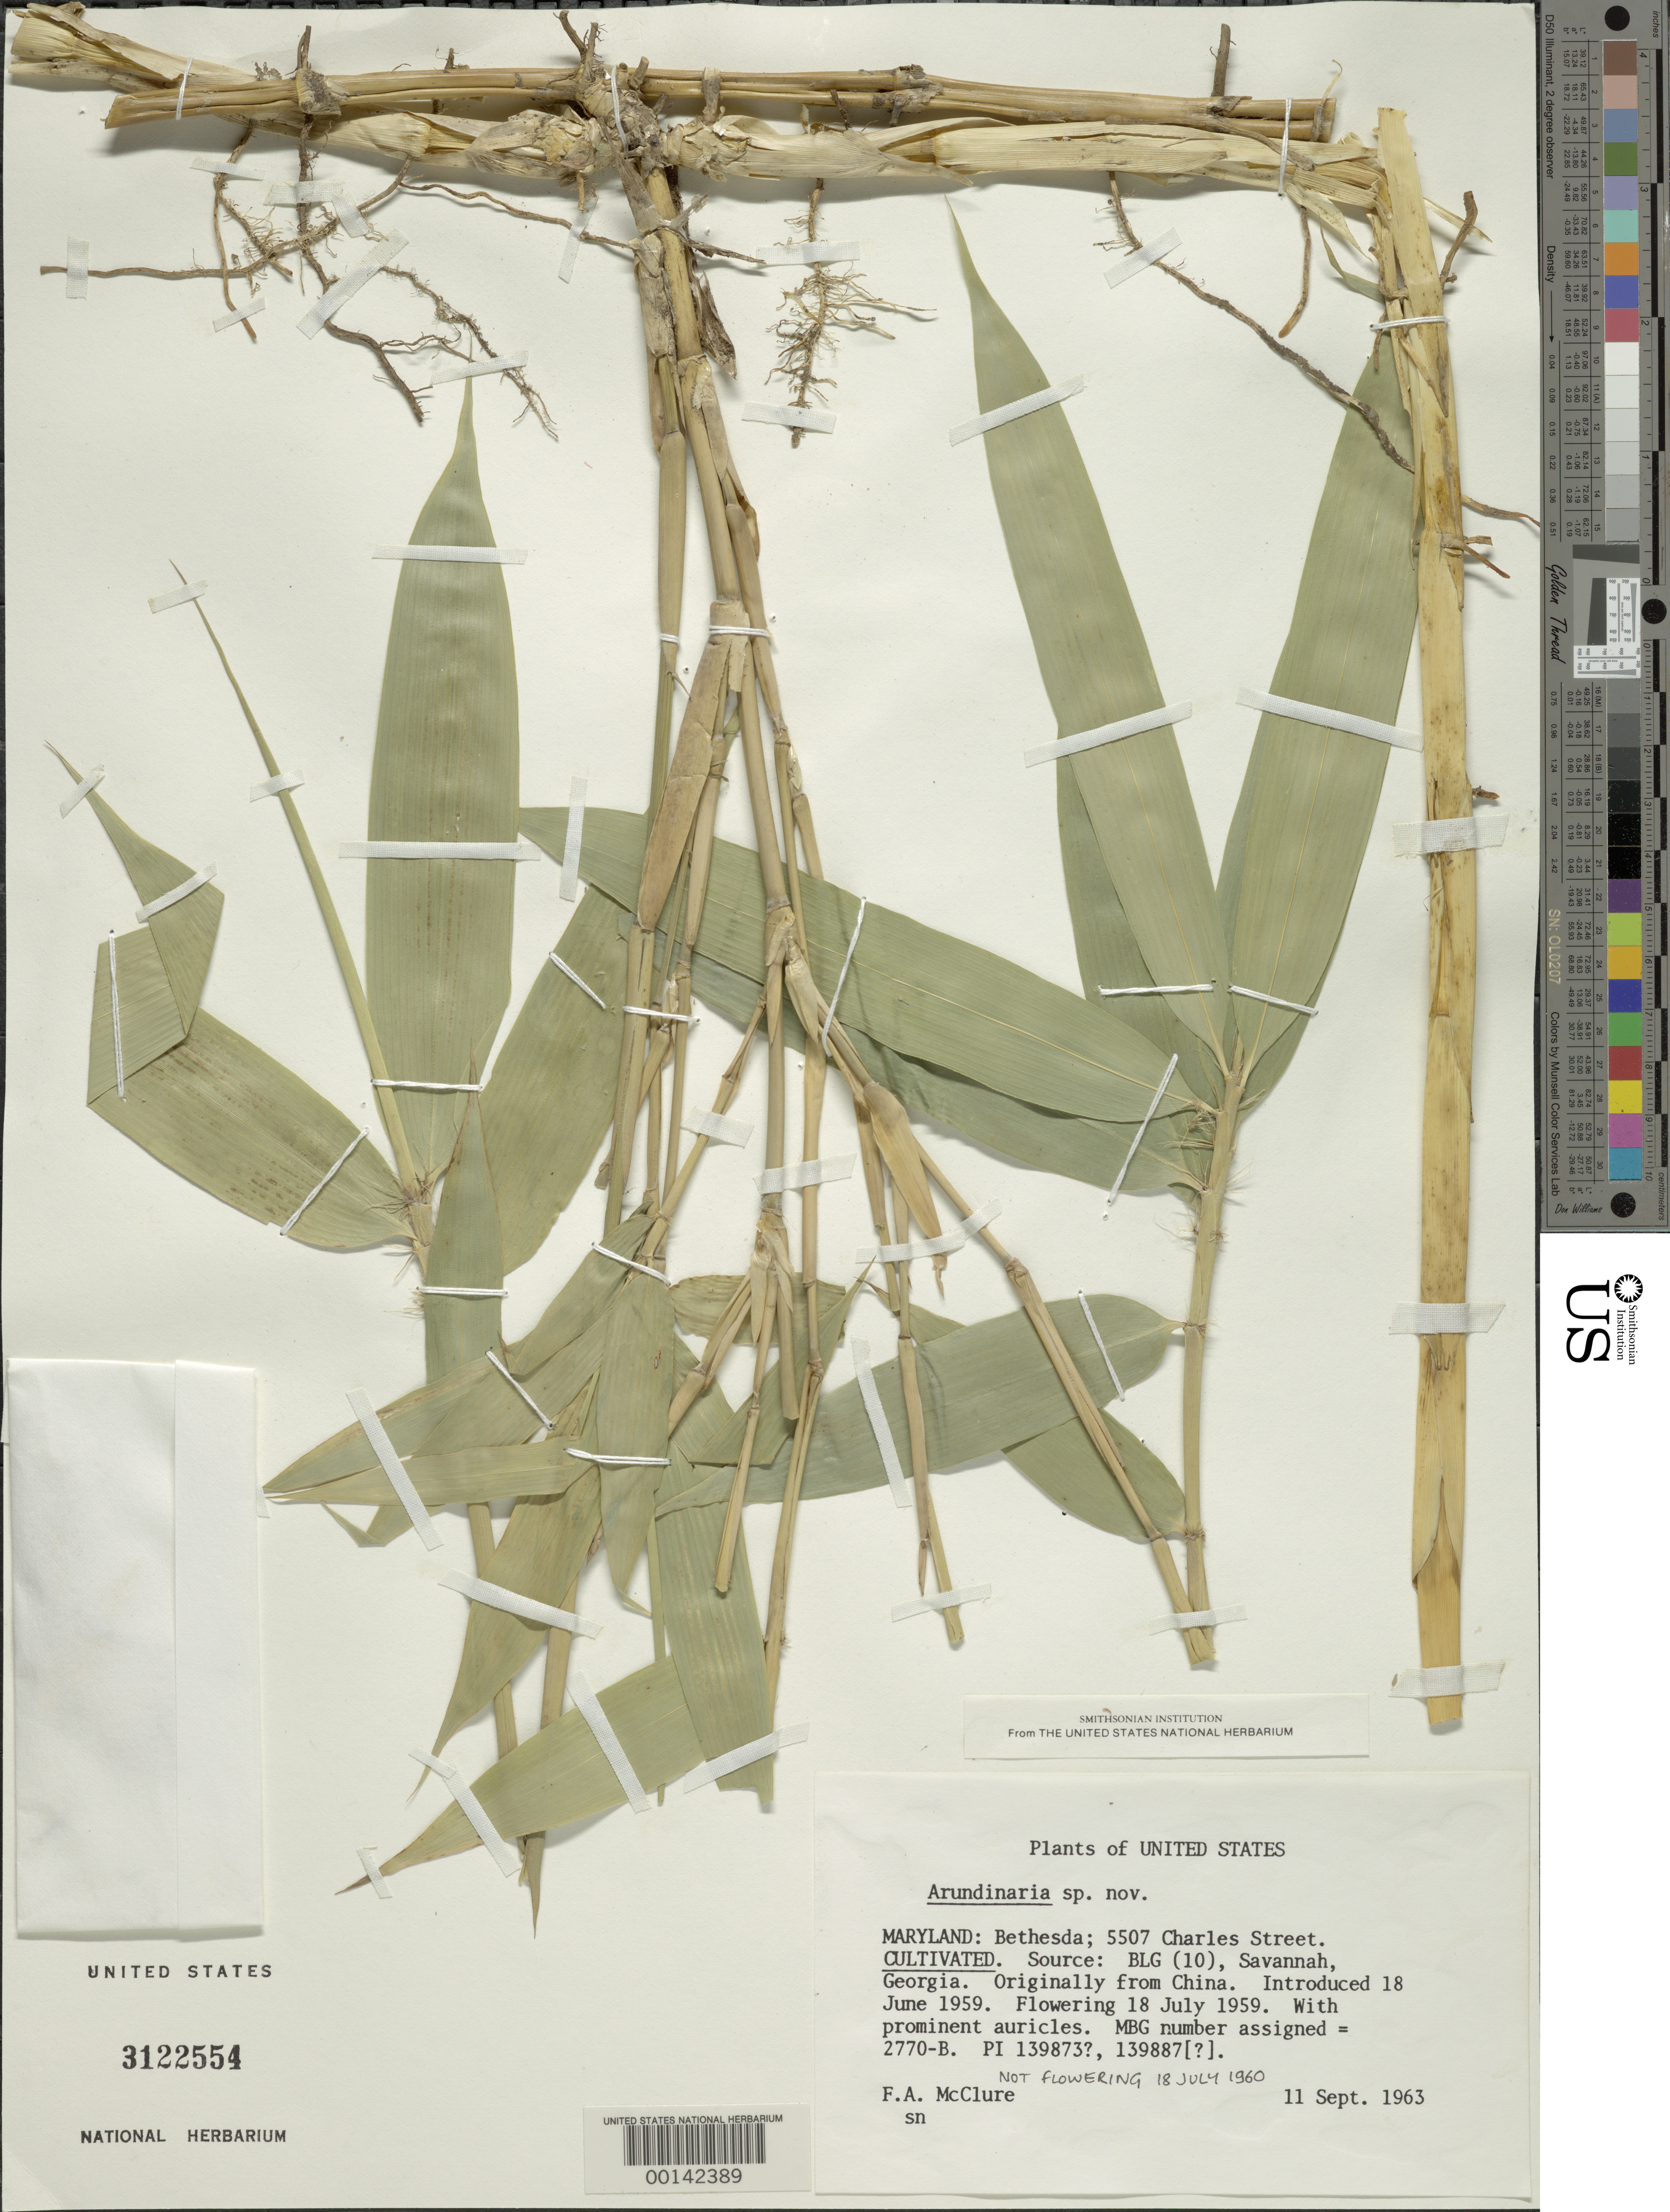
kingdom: Plantae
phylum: Tracheophyta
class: Liliopsida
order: Poales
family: Poaceae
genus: Arundinaria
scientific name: Arundinaria sp.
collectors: F. A. McClure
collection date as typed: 11 Sep 1963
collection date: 1963-09-11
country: United States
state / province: Maryland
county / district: Montgomery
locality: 5507 Charles Street, Bethesda (McClure's garden)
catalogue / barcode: US 3122554